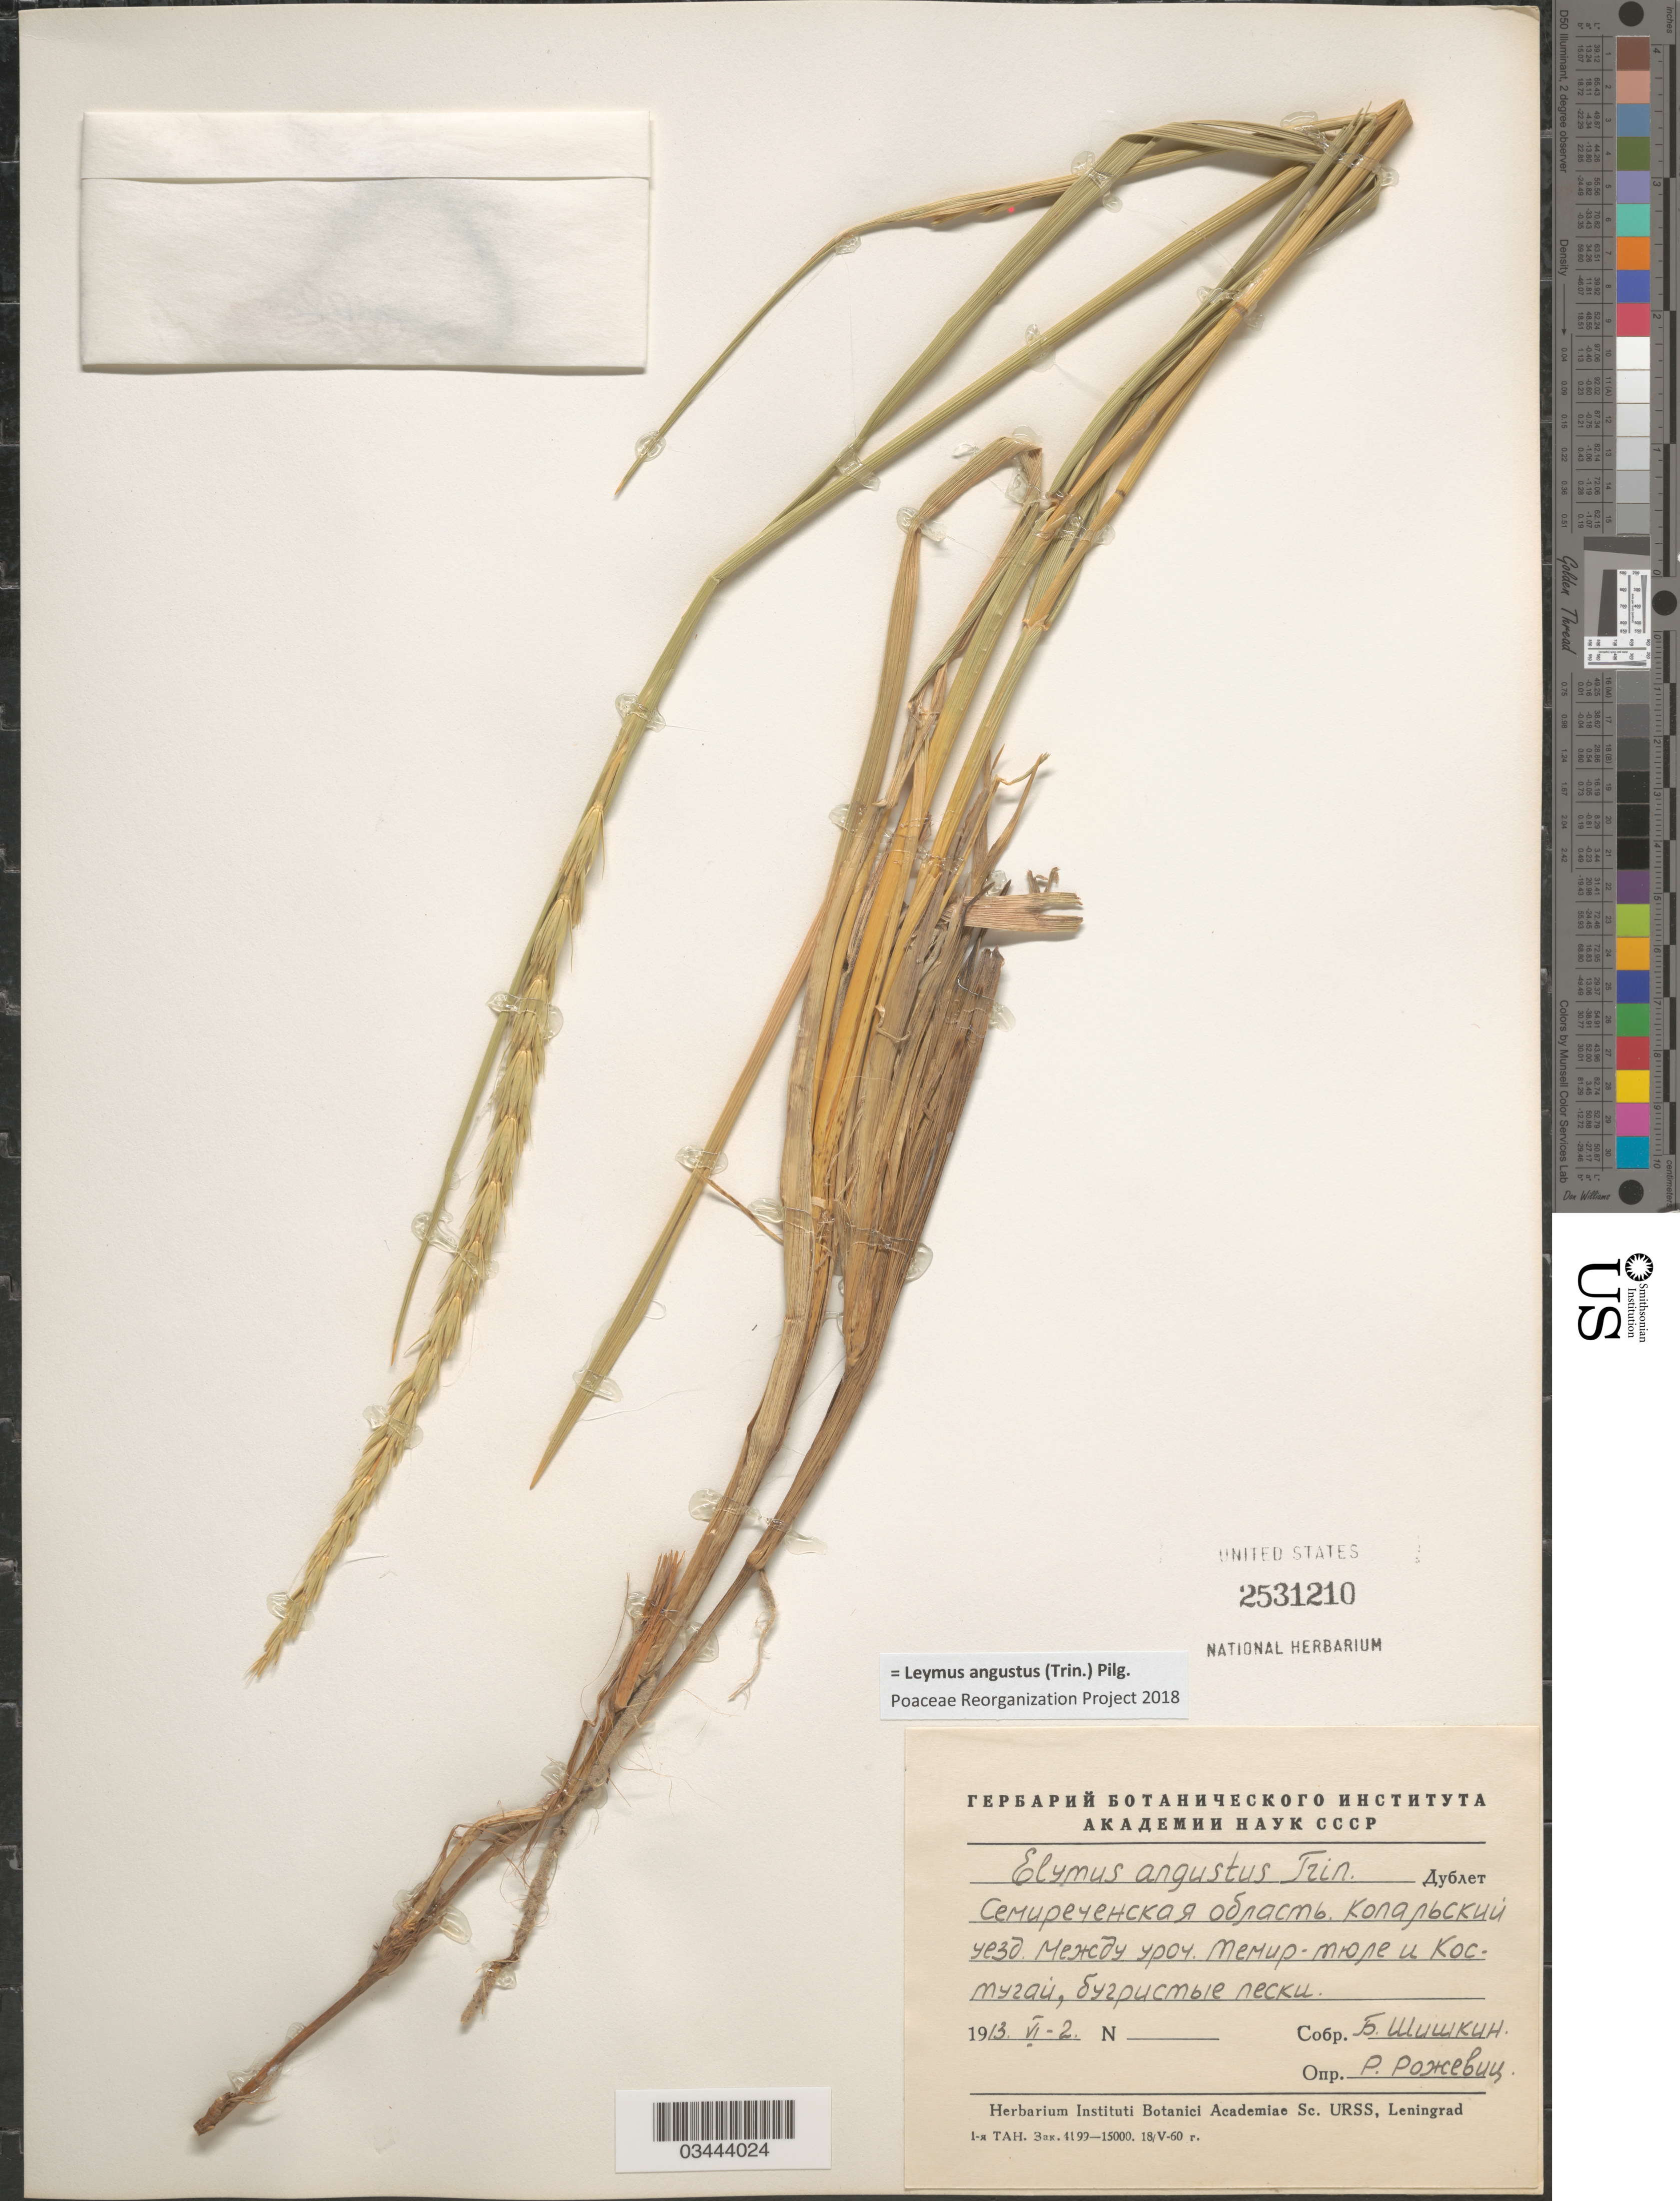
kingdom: Plantae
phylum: Tracheophyta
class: Liliopsida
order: Poales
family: Poaceae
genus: Leymus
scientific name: Leymus angustus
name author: (Trin.) Pilg.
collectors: B. Shishkin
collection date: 1913-06-02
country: Kazakhstan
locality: Between mountains Temir-Tyule and Kostugay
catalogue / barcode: US 2531210